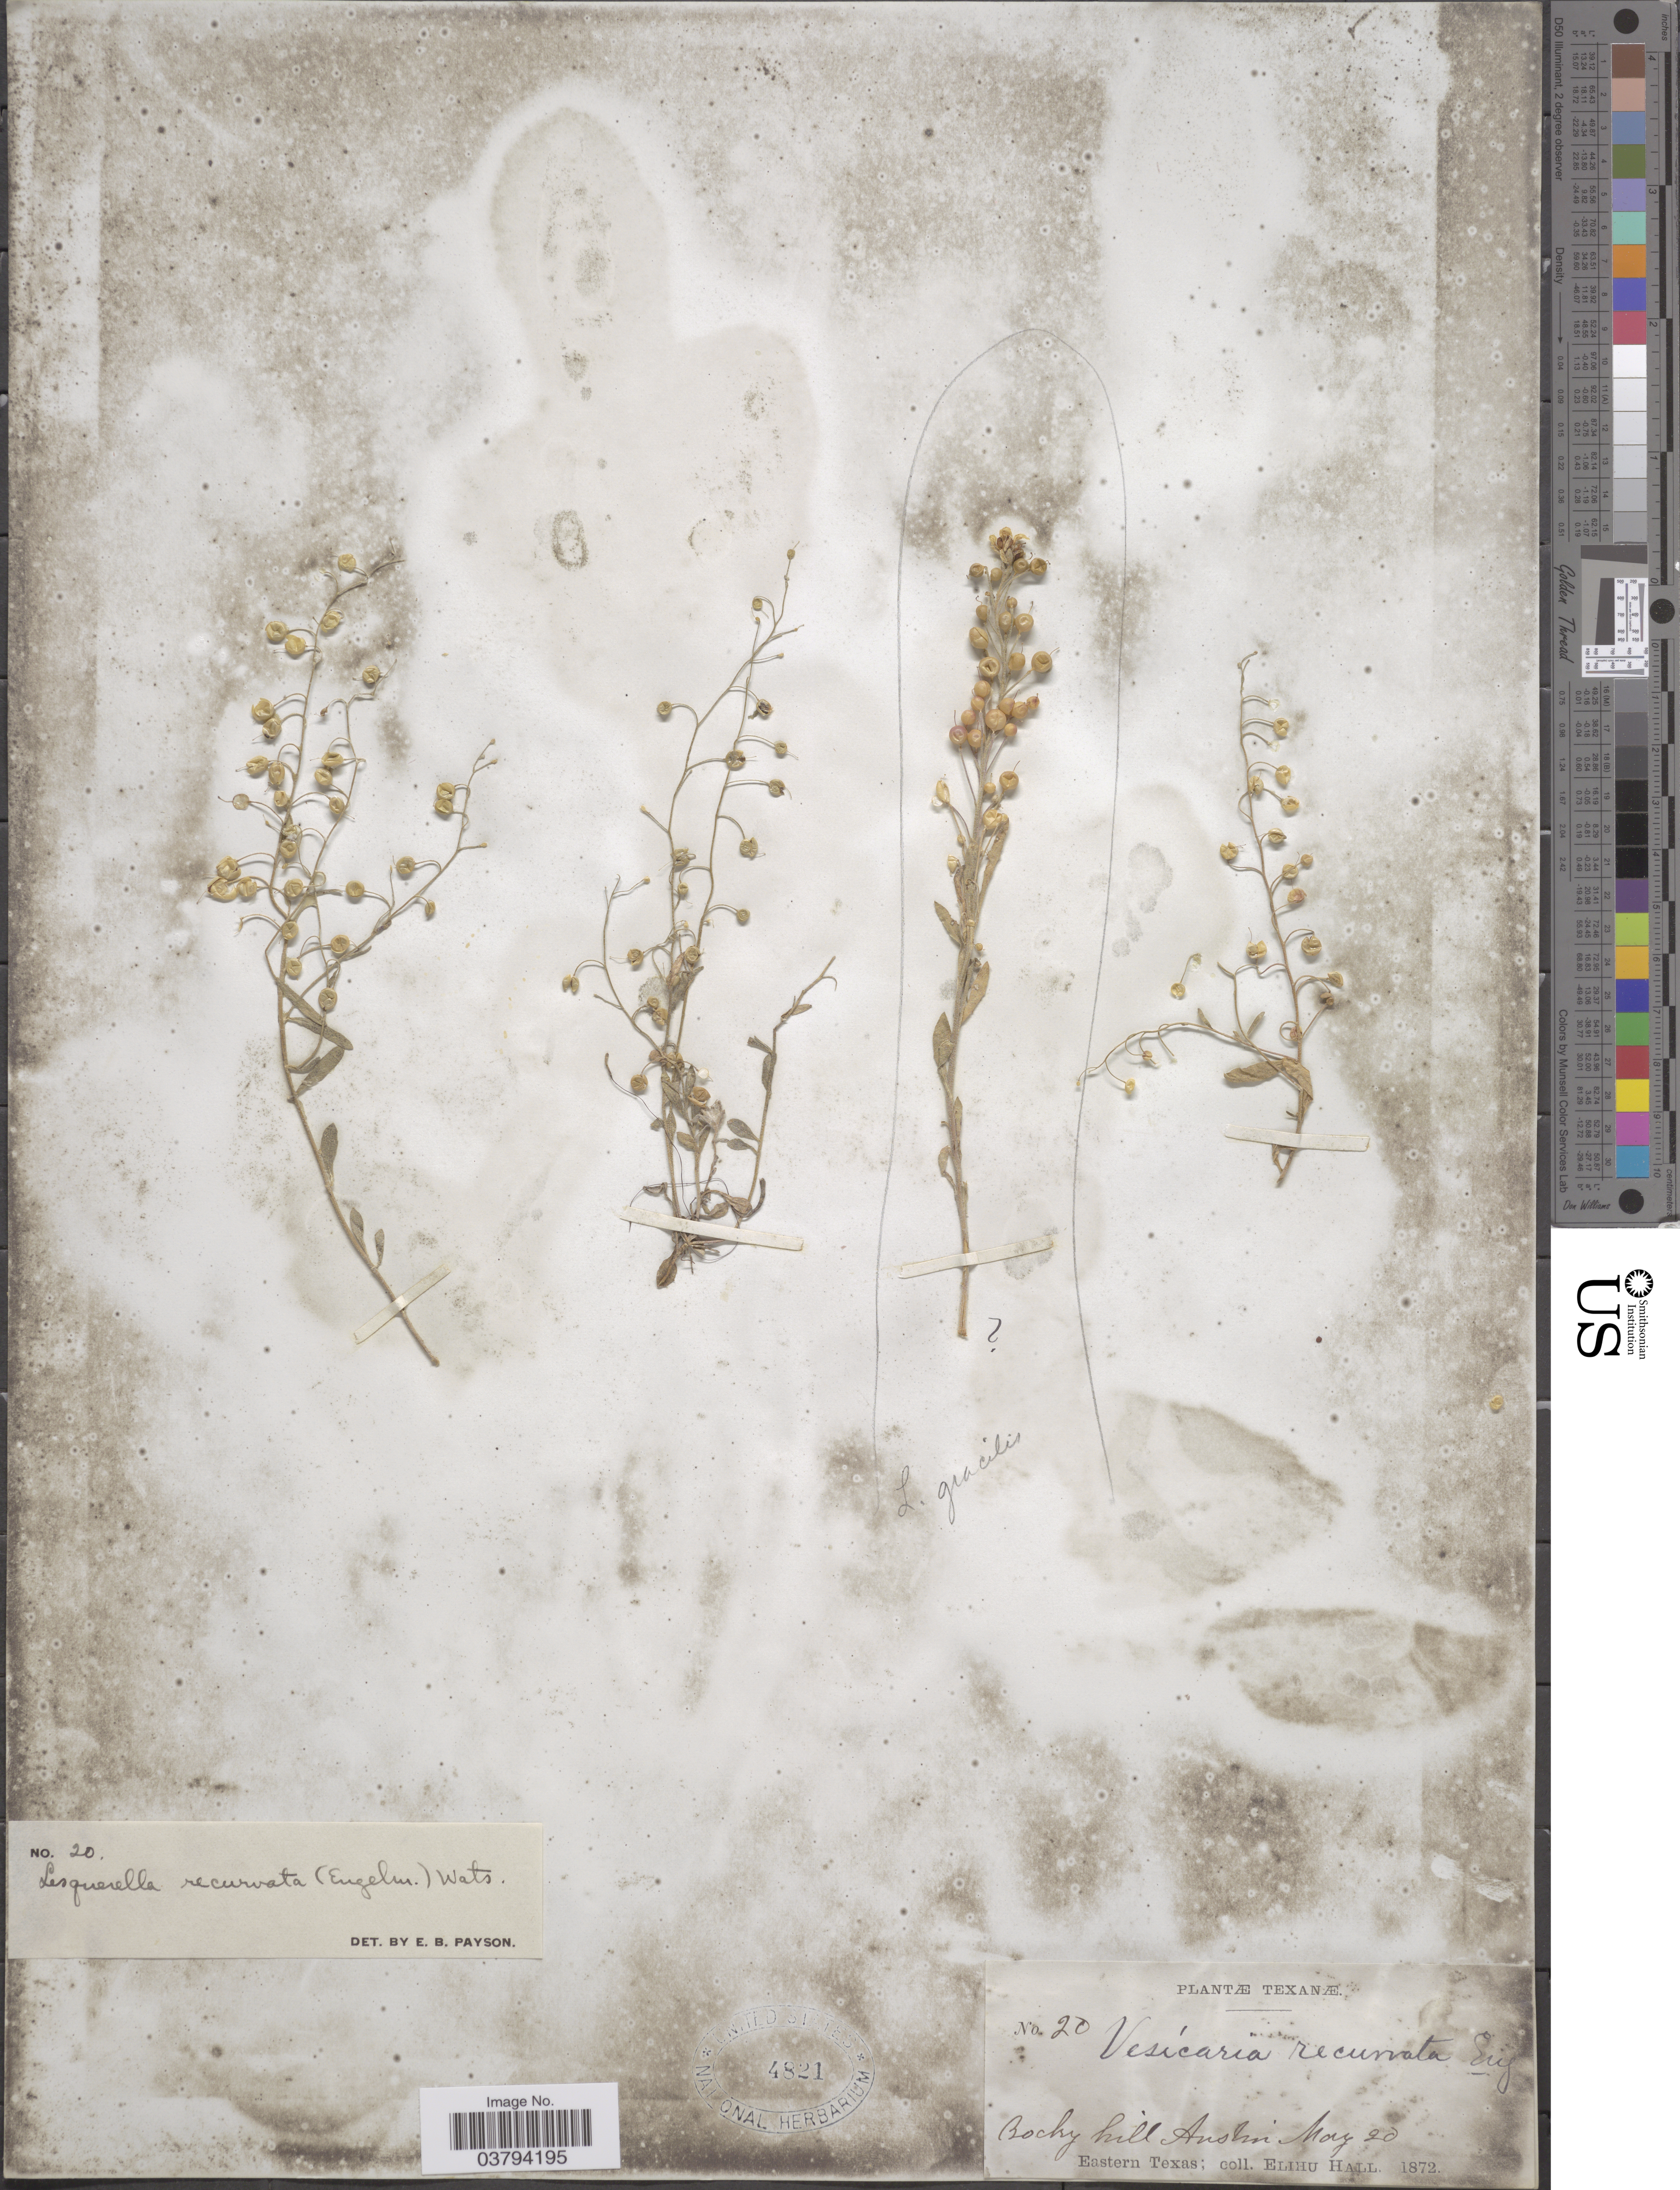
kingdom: Plantae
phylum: Tracheophyta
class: Magnoliopsida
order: Brassicales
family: Brassicaceae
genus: Lesquerella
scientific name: Lesquerella recurvata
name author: (Englem. ex A. Gray) S. Watson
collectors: E. Hall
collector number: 20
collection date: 1872-05-20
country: United States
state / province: Texas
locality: Rocky hill Austin.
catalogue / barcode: US 4821